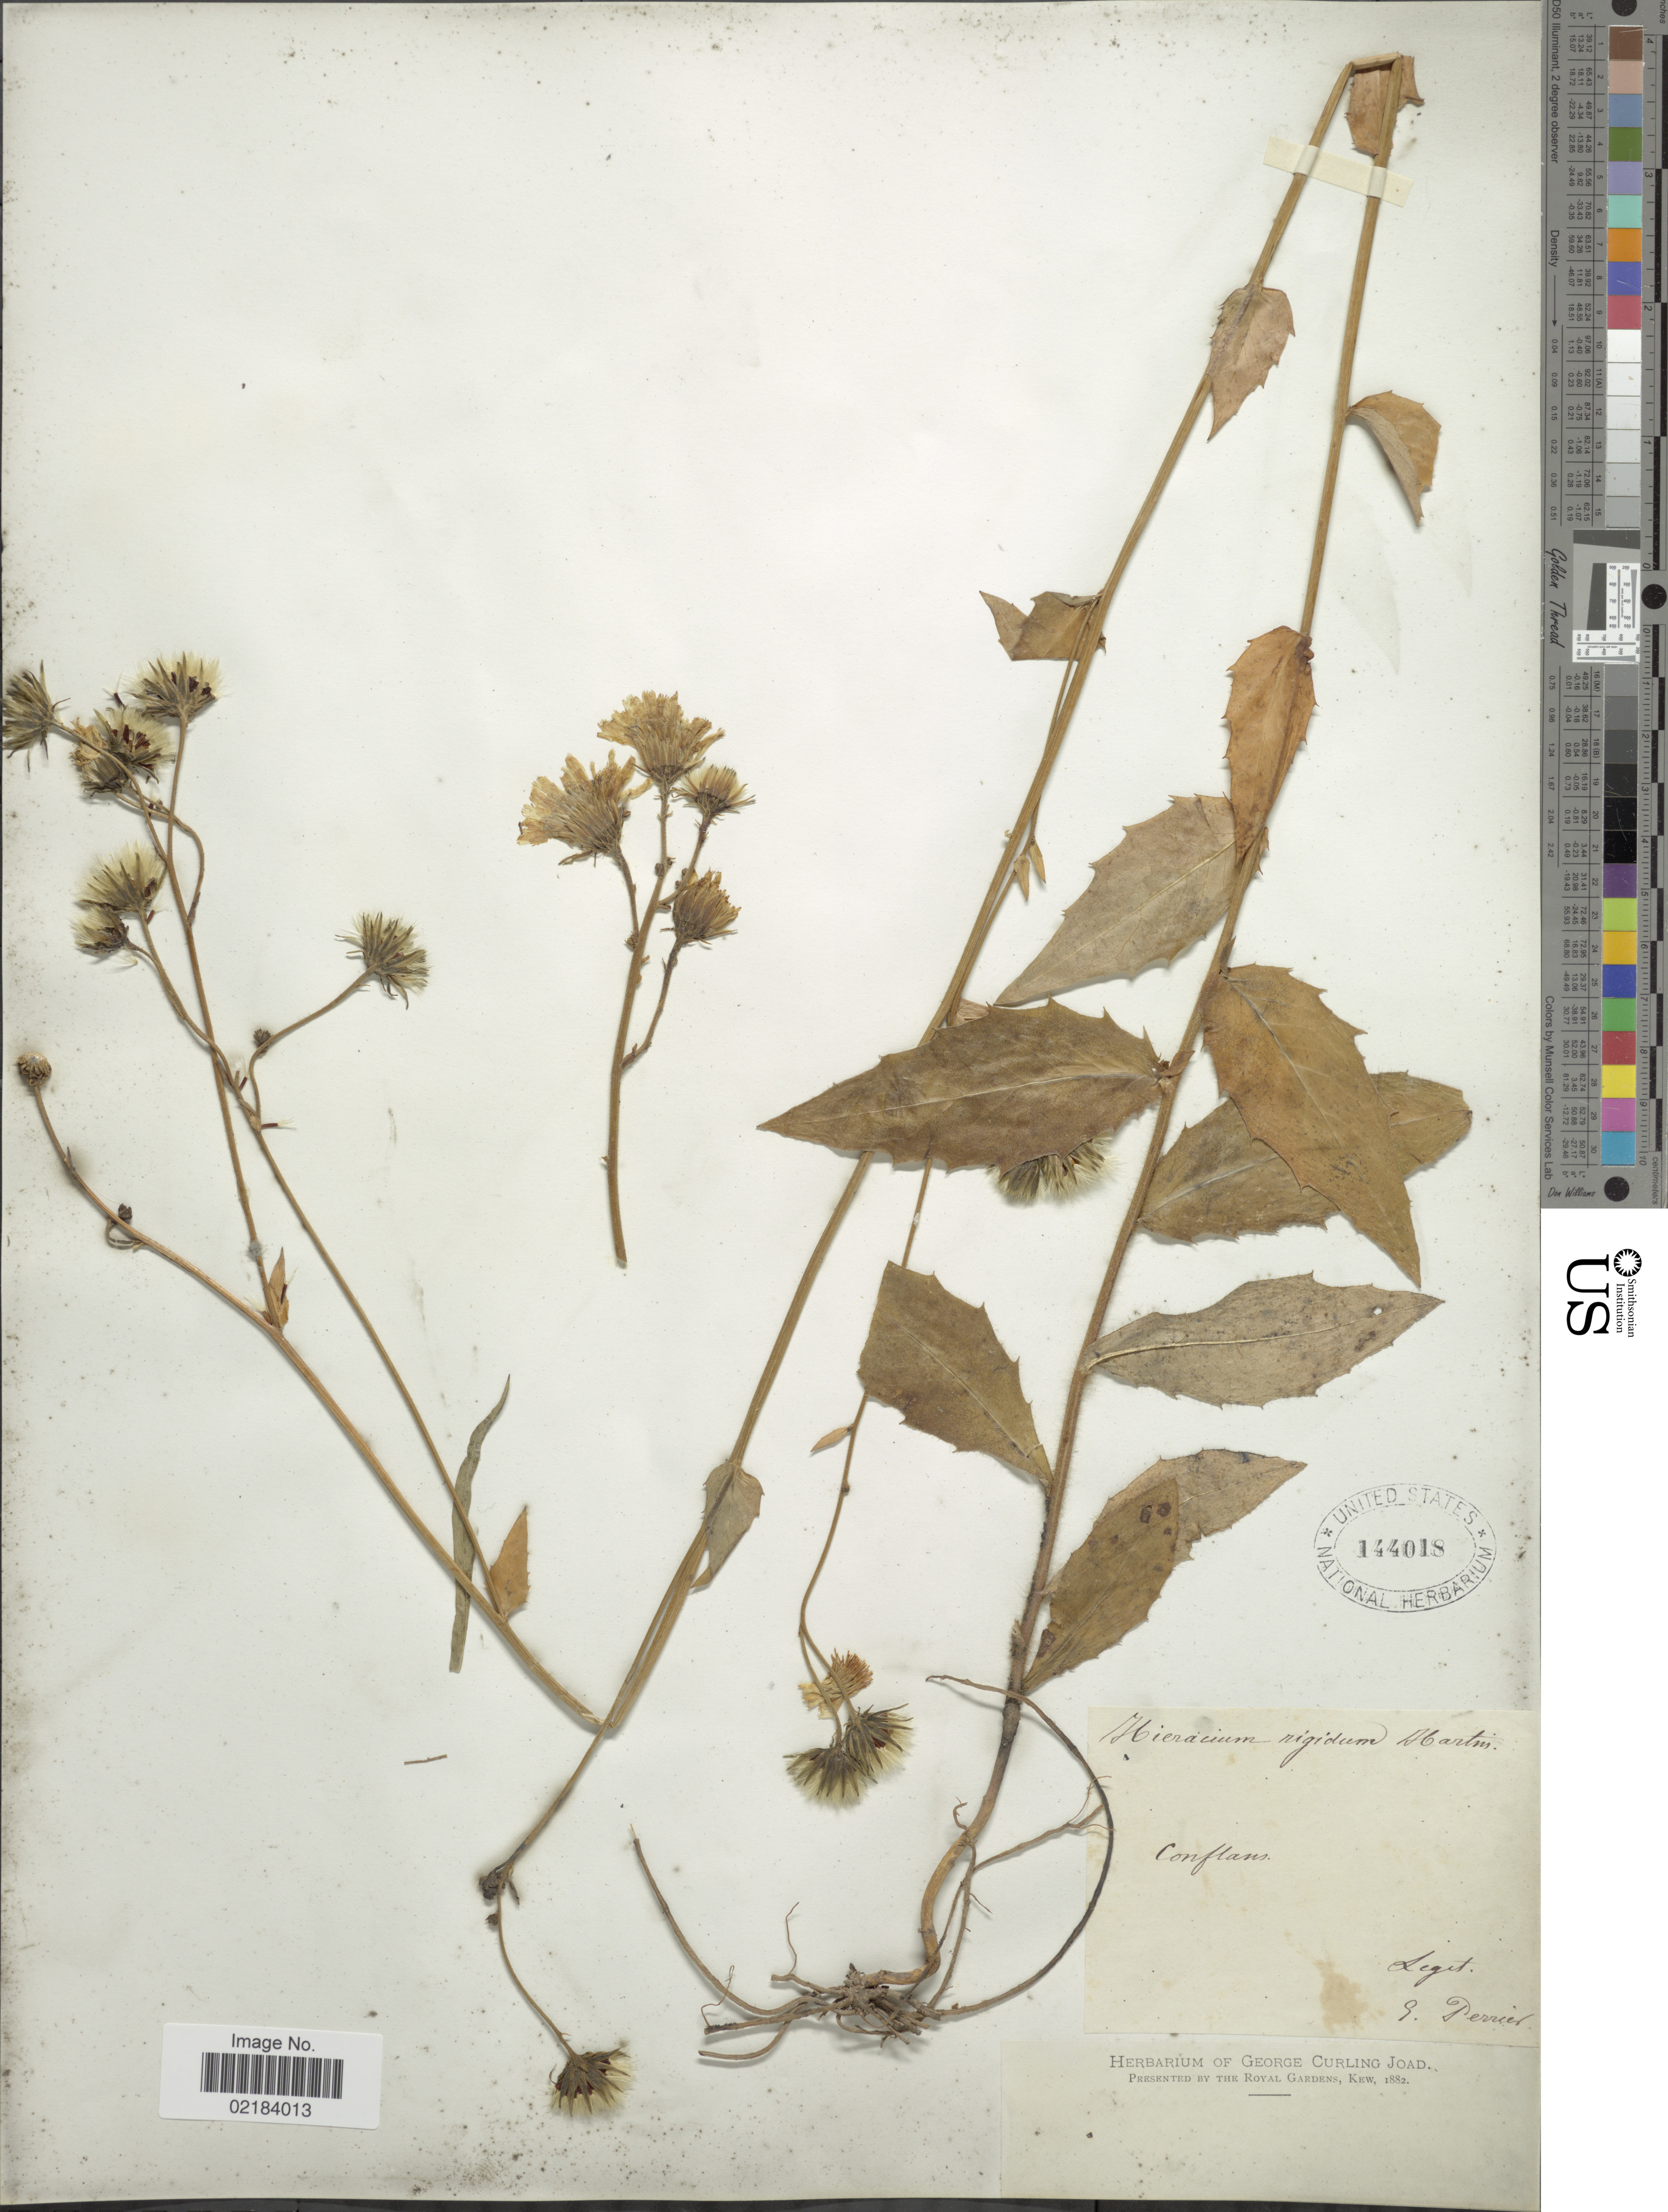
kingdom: Plantae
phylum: Tracheophyta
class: Magnoliopsida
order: Asterales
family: Asteraceae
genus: Hieracium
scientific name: Hieracium rigidum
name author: Hartm.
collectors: Perrier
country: France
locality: Conflans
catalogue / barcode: US 144018